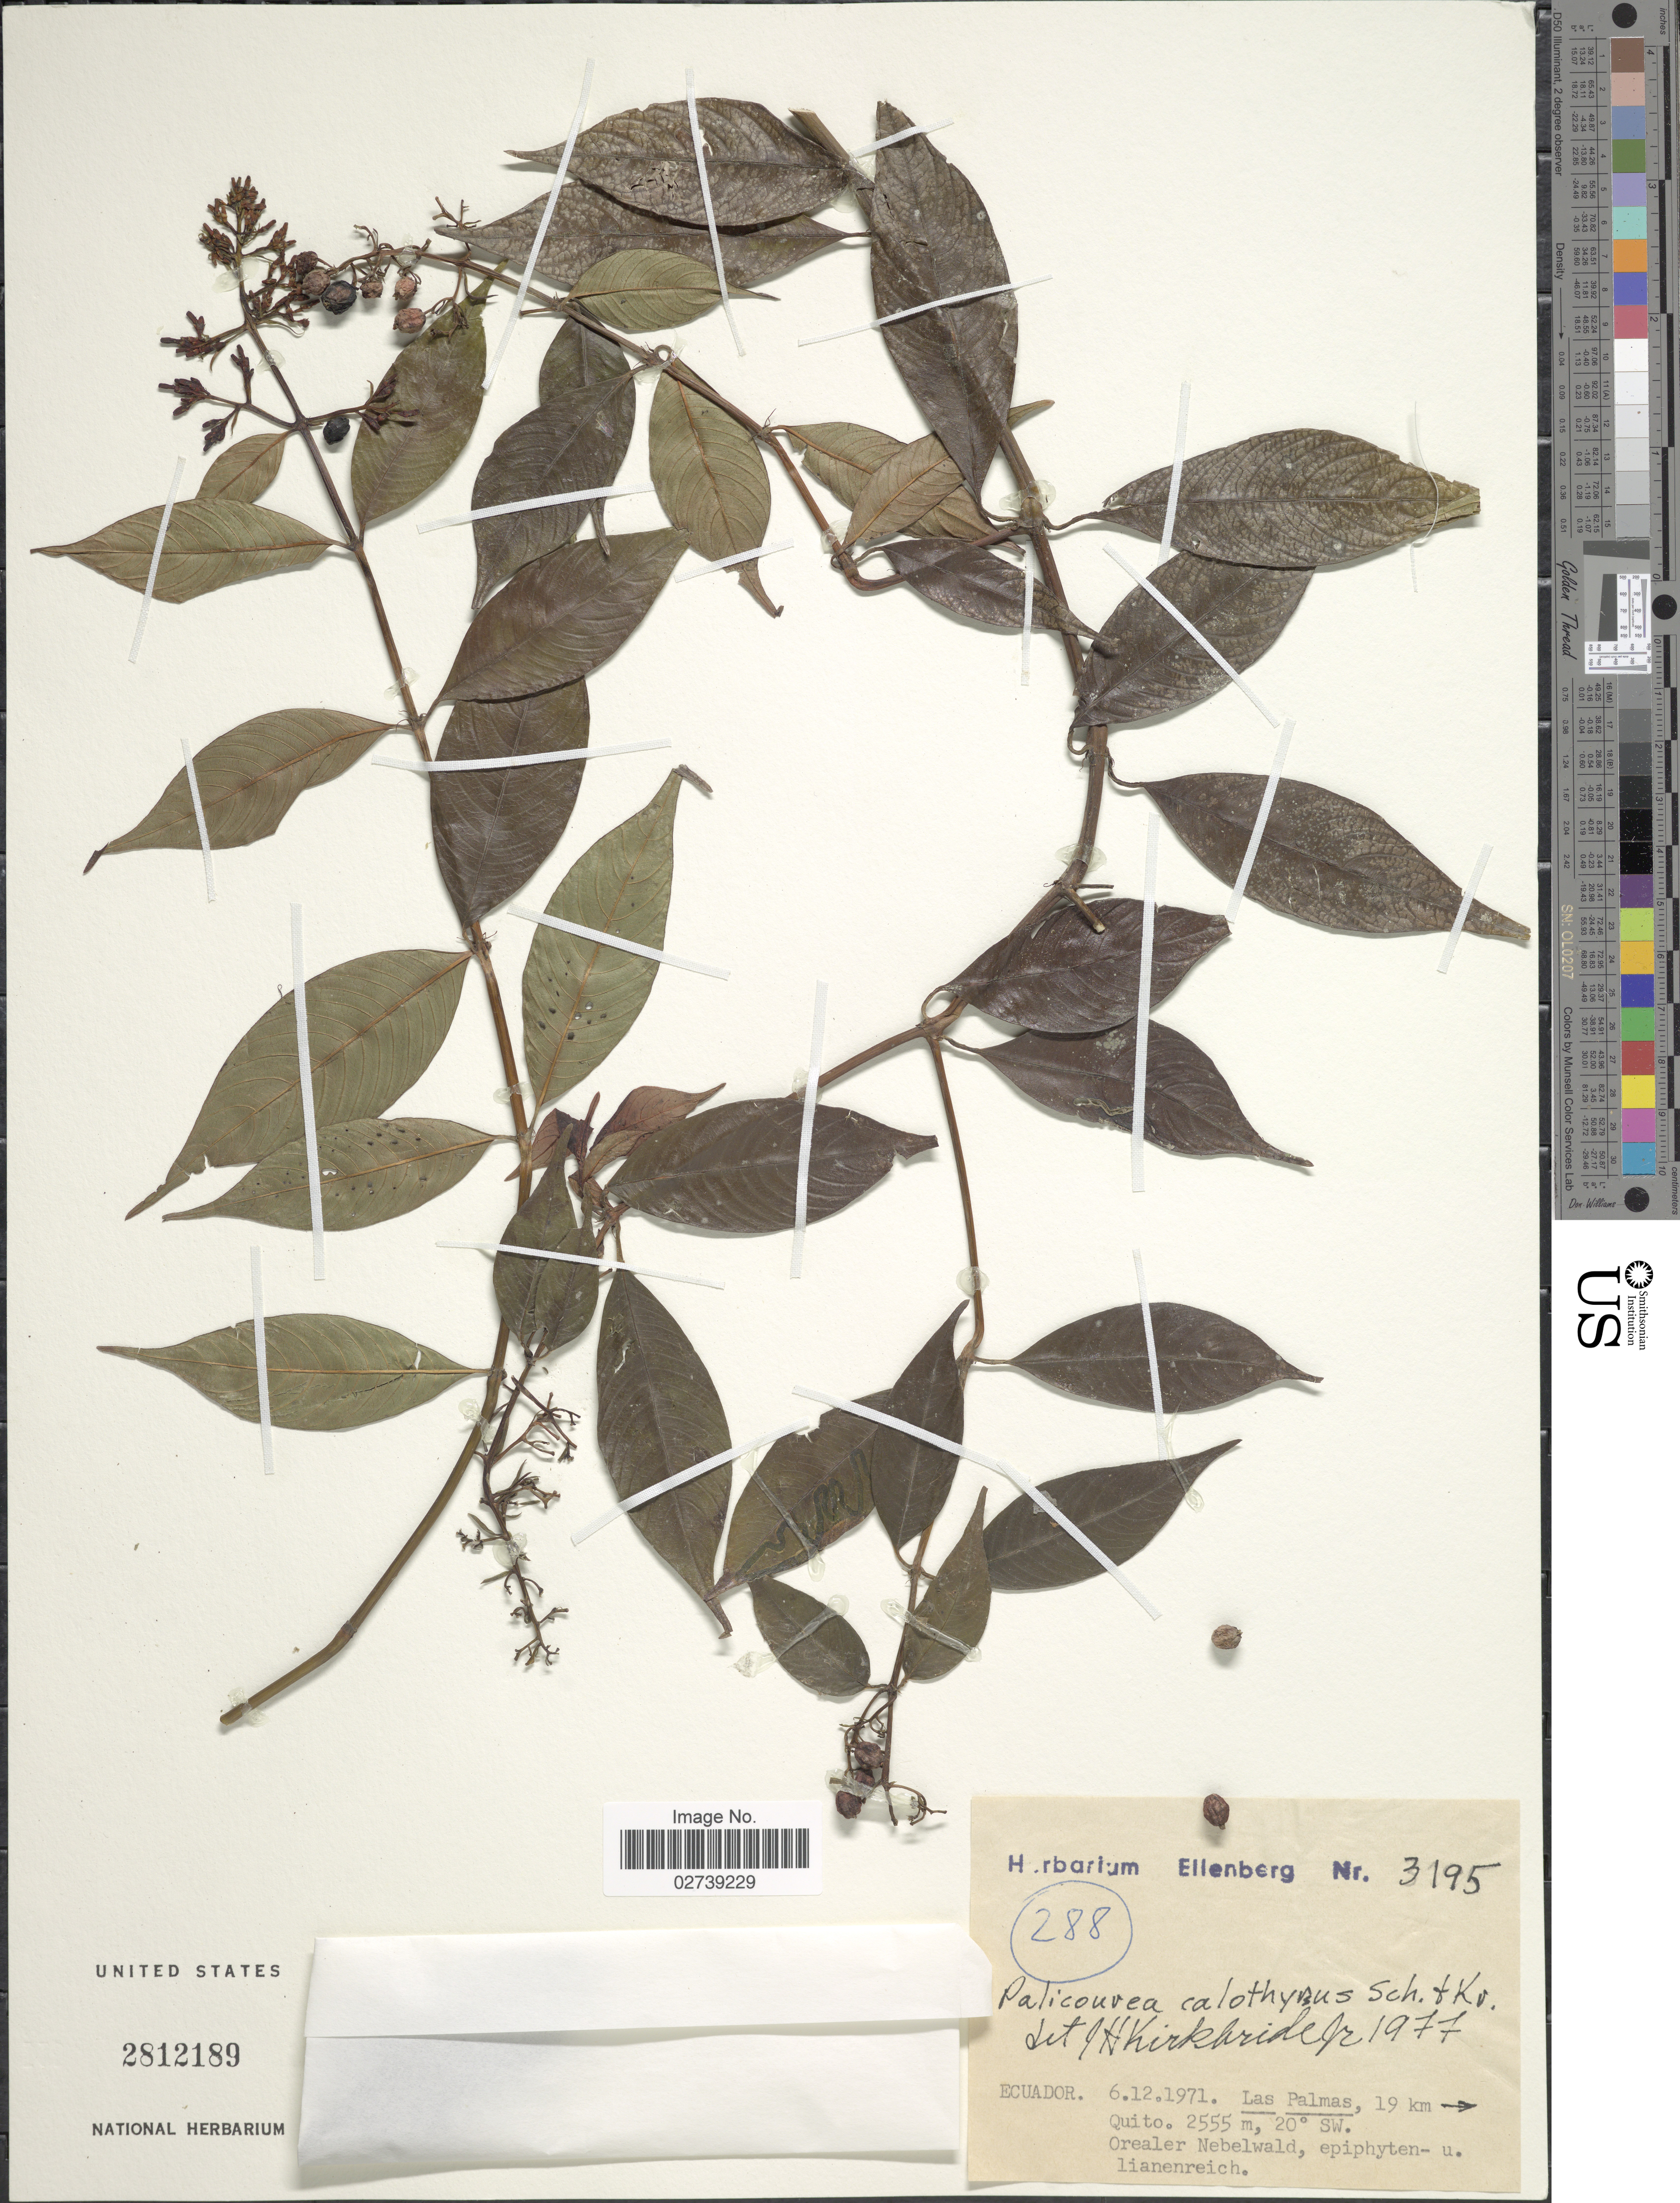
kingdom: Plantae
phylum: Tracheophyta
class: Magnoliopsida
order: Gentianales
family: Rubiaceae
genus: Palicourea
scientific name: Palicourea calothyrsus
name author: K. Schum. & K. Krause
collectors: Ex herb. Ellenberg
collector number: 3195/288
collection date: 1971-12-06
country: Ecuador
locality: Las Palmas, 19 km Quito.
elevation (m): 2555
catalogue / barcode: US 2812189